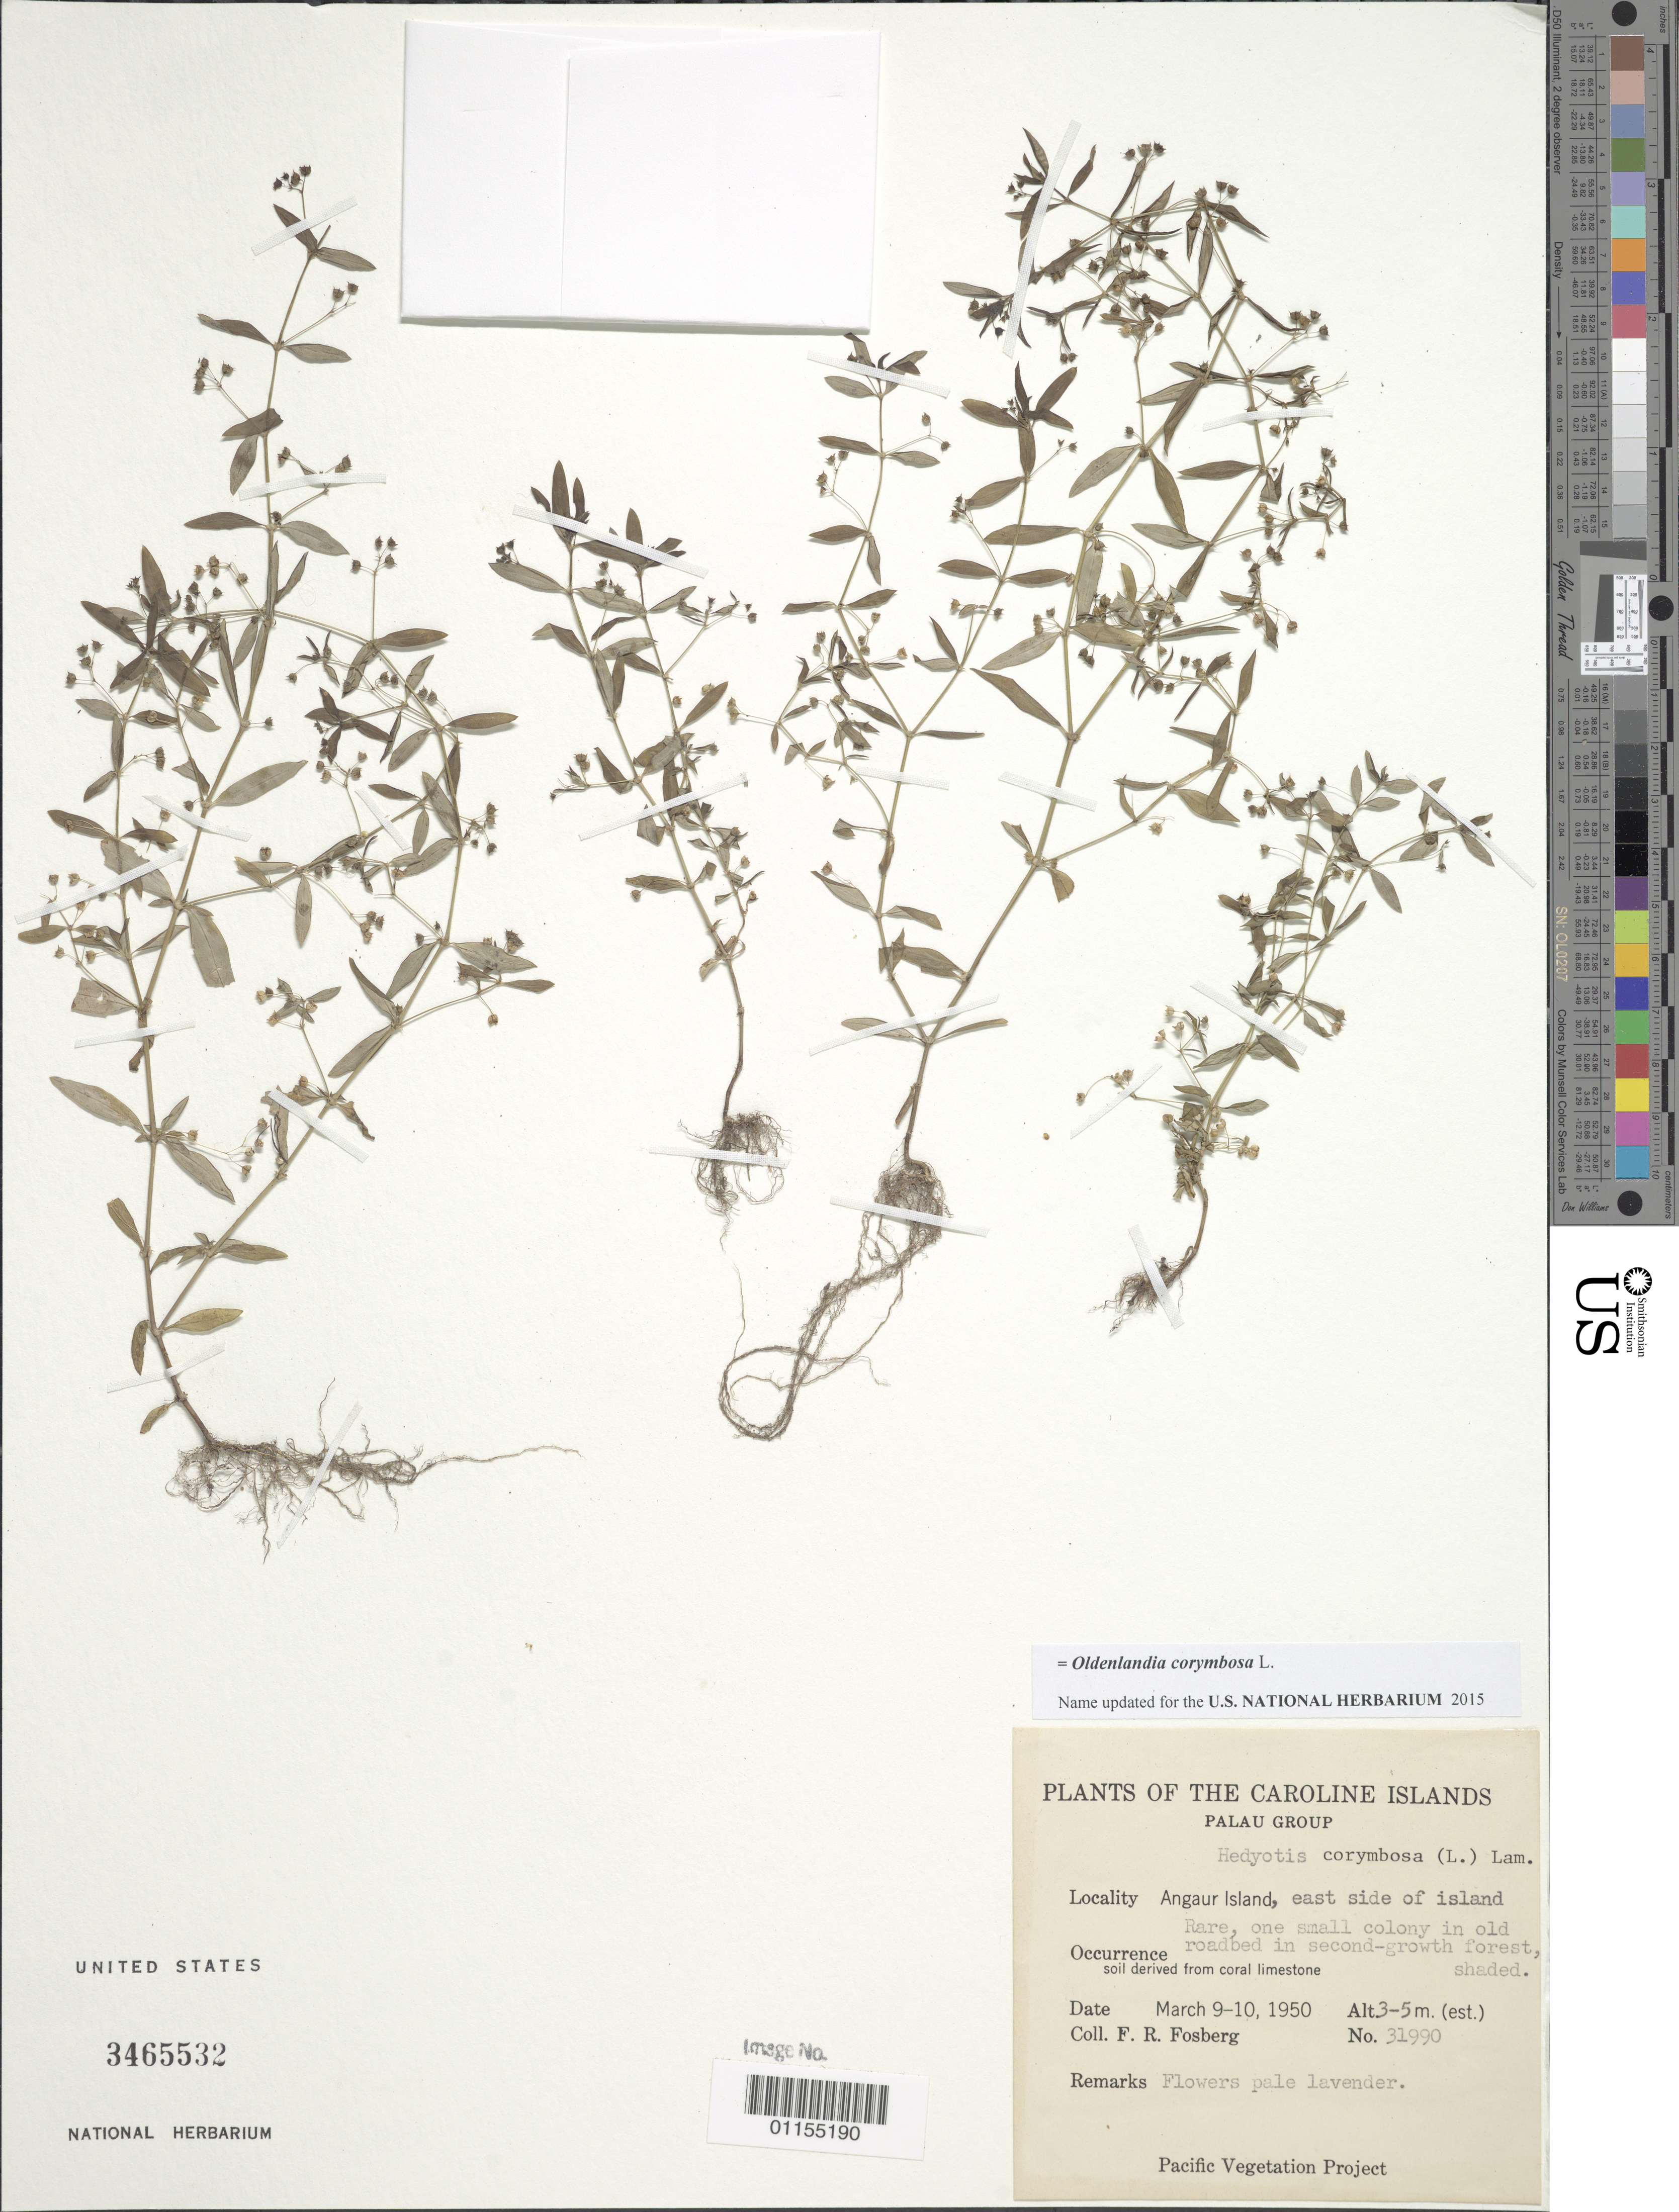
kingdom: Plantae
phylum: Tracheophyta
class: Magnoliopsida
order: Gentianales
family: Rubiaceae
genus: Oldenlandia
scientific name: Oldenlandia corymbosa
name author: L.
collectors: F. R. Fosberg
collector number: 31990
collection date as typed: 09 Mar 1950 to 10 Mar 1950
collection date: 1950-03-09/1950-03-10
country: Palau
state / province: Angaur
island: Ngeaur [Angaur]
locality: East coast of island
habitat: second-growth forest, shaded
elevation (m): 3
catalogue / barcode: US 3465532